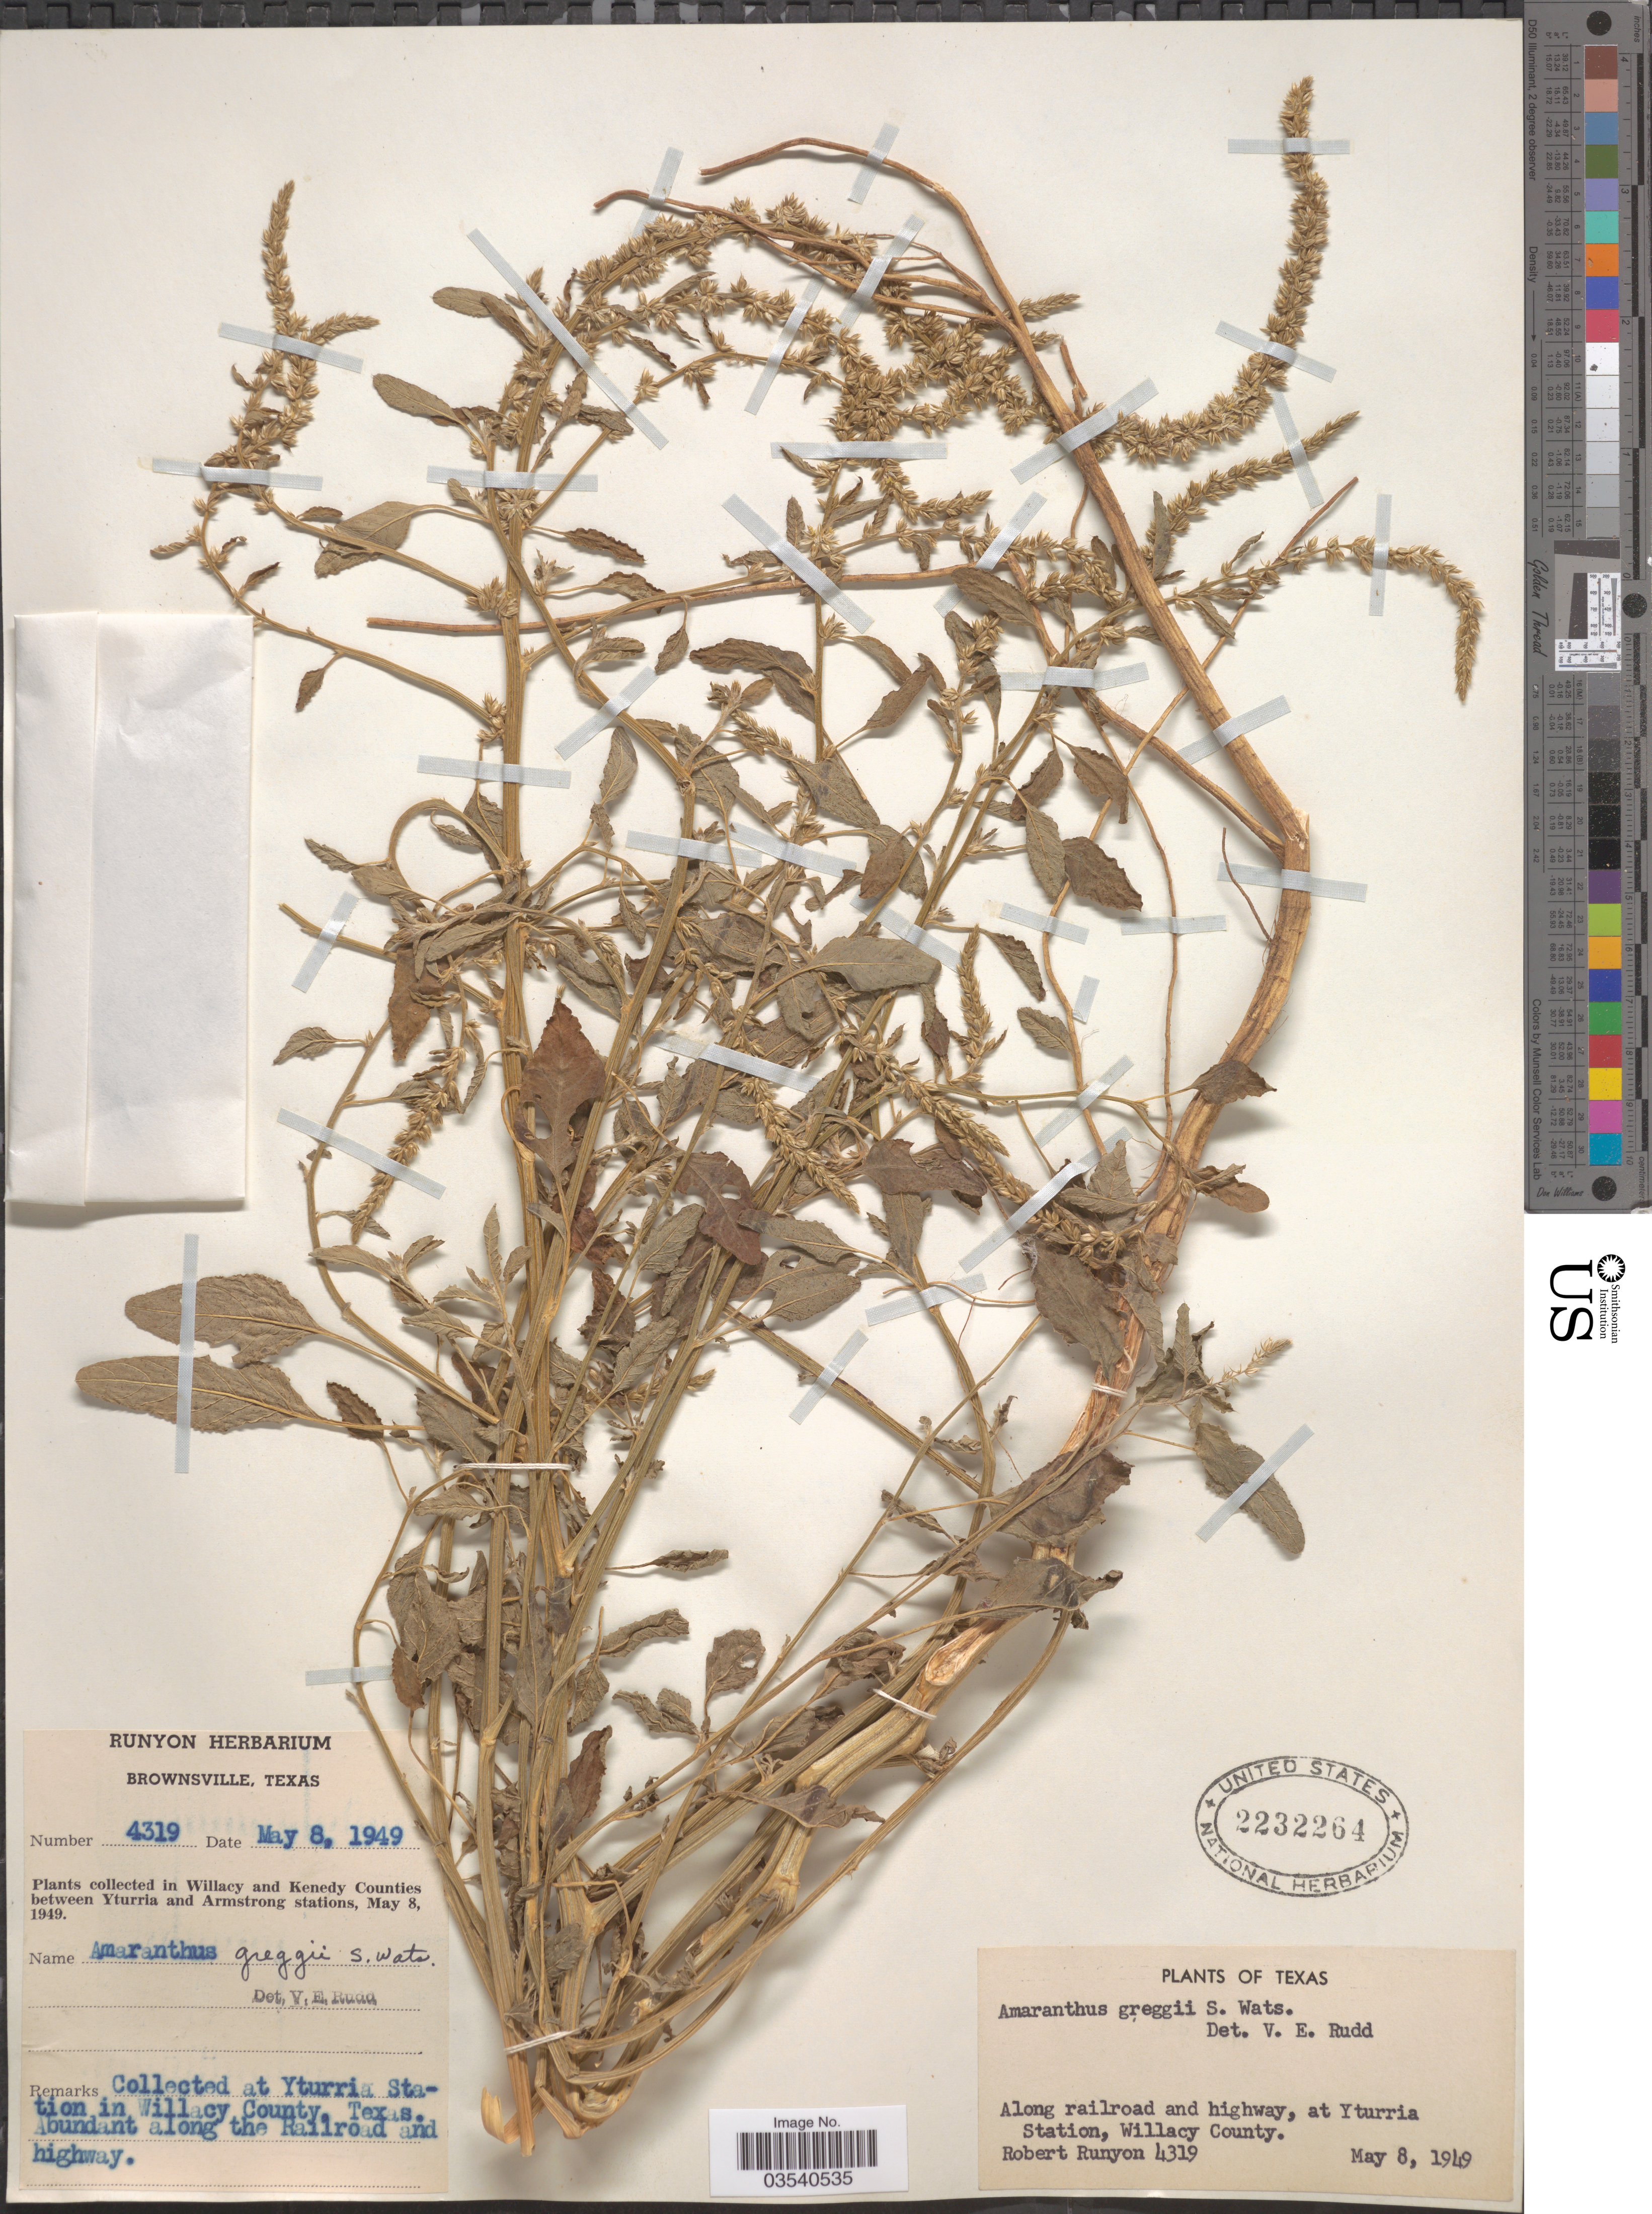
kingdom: Plantae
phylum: Tracheophyta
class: Magnoliopsida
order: Caryophyllales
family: Amaranthaceae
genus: Amaranthus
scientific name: Amaranthus greggii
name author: S. Watson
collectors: R. Runyon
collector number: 4319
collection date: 1949-05-08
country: United States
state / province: Texas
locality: Willacy and Kenedy Counties between Yturria and Armstrong stations. Along railroad and highway, at Yturria Station, Willacy County.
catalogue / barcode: US 2232264